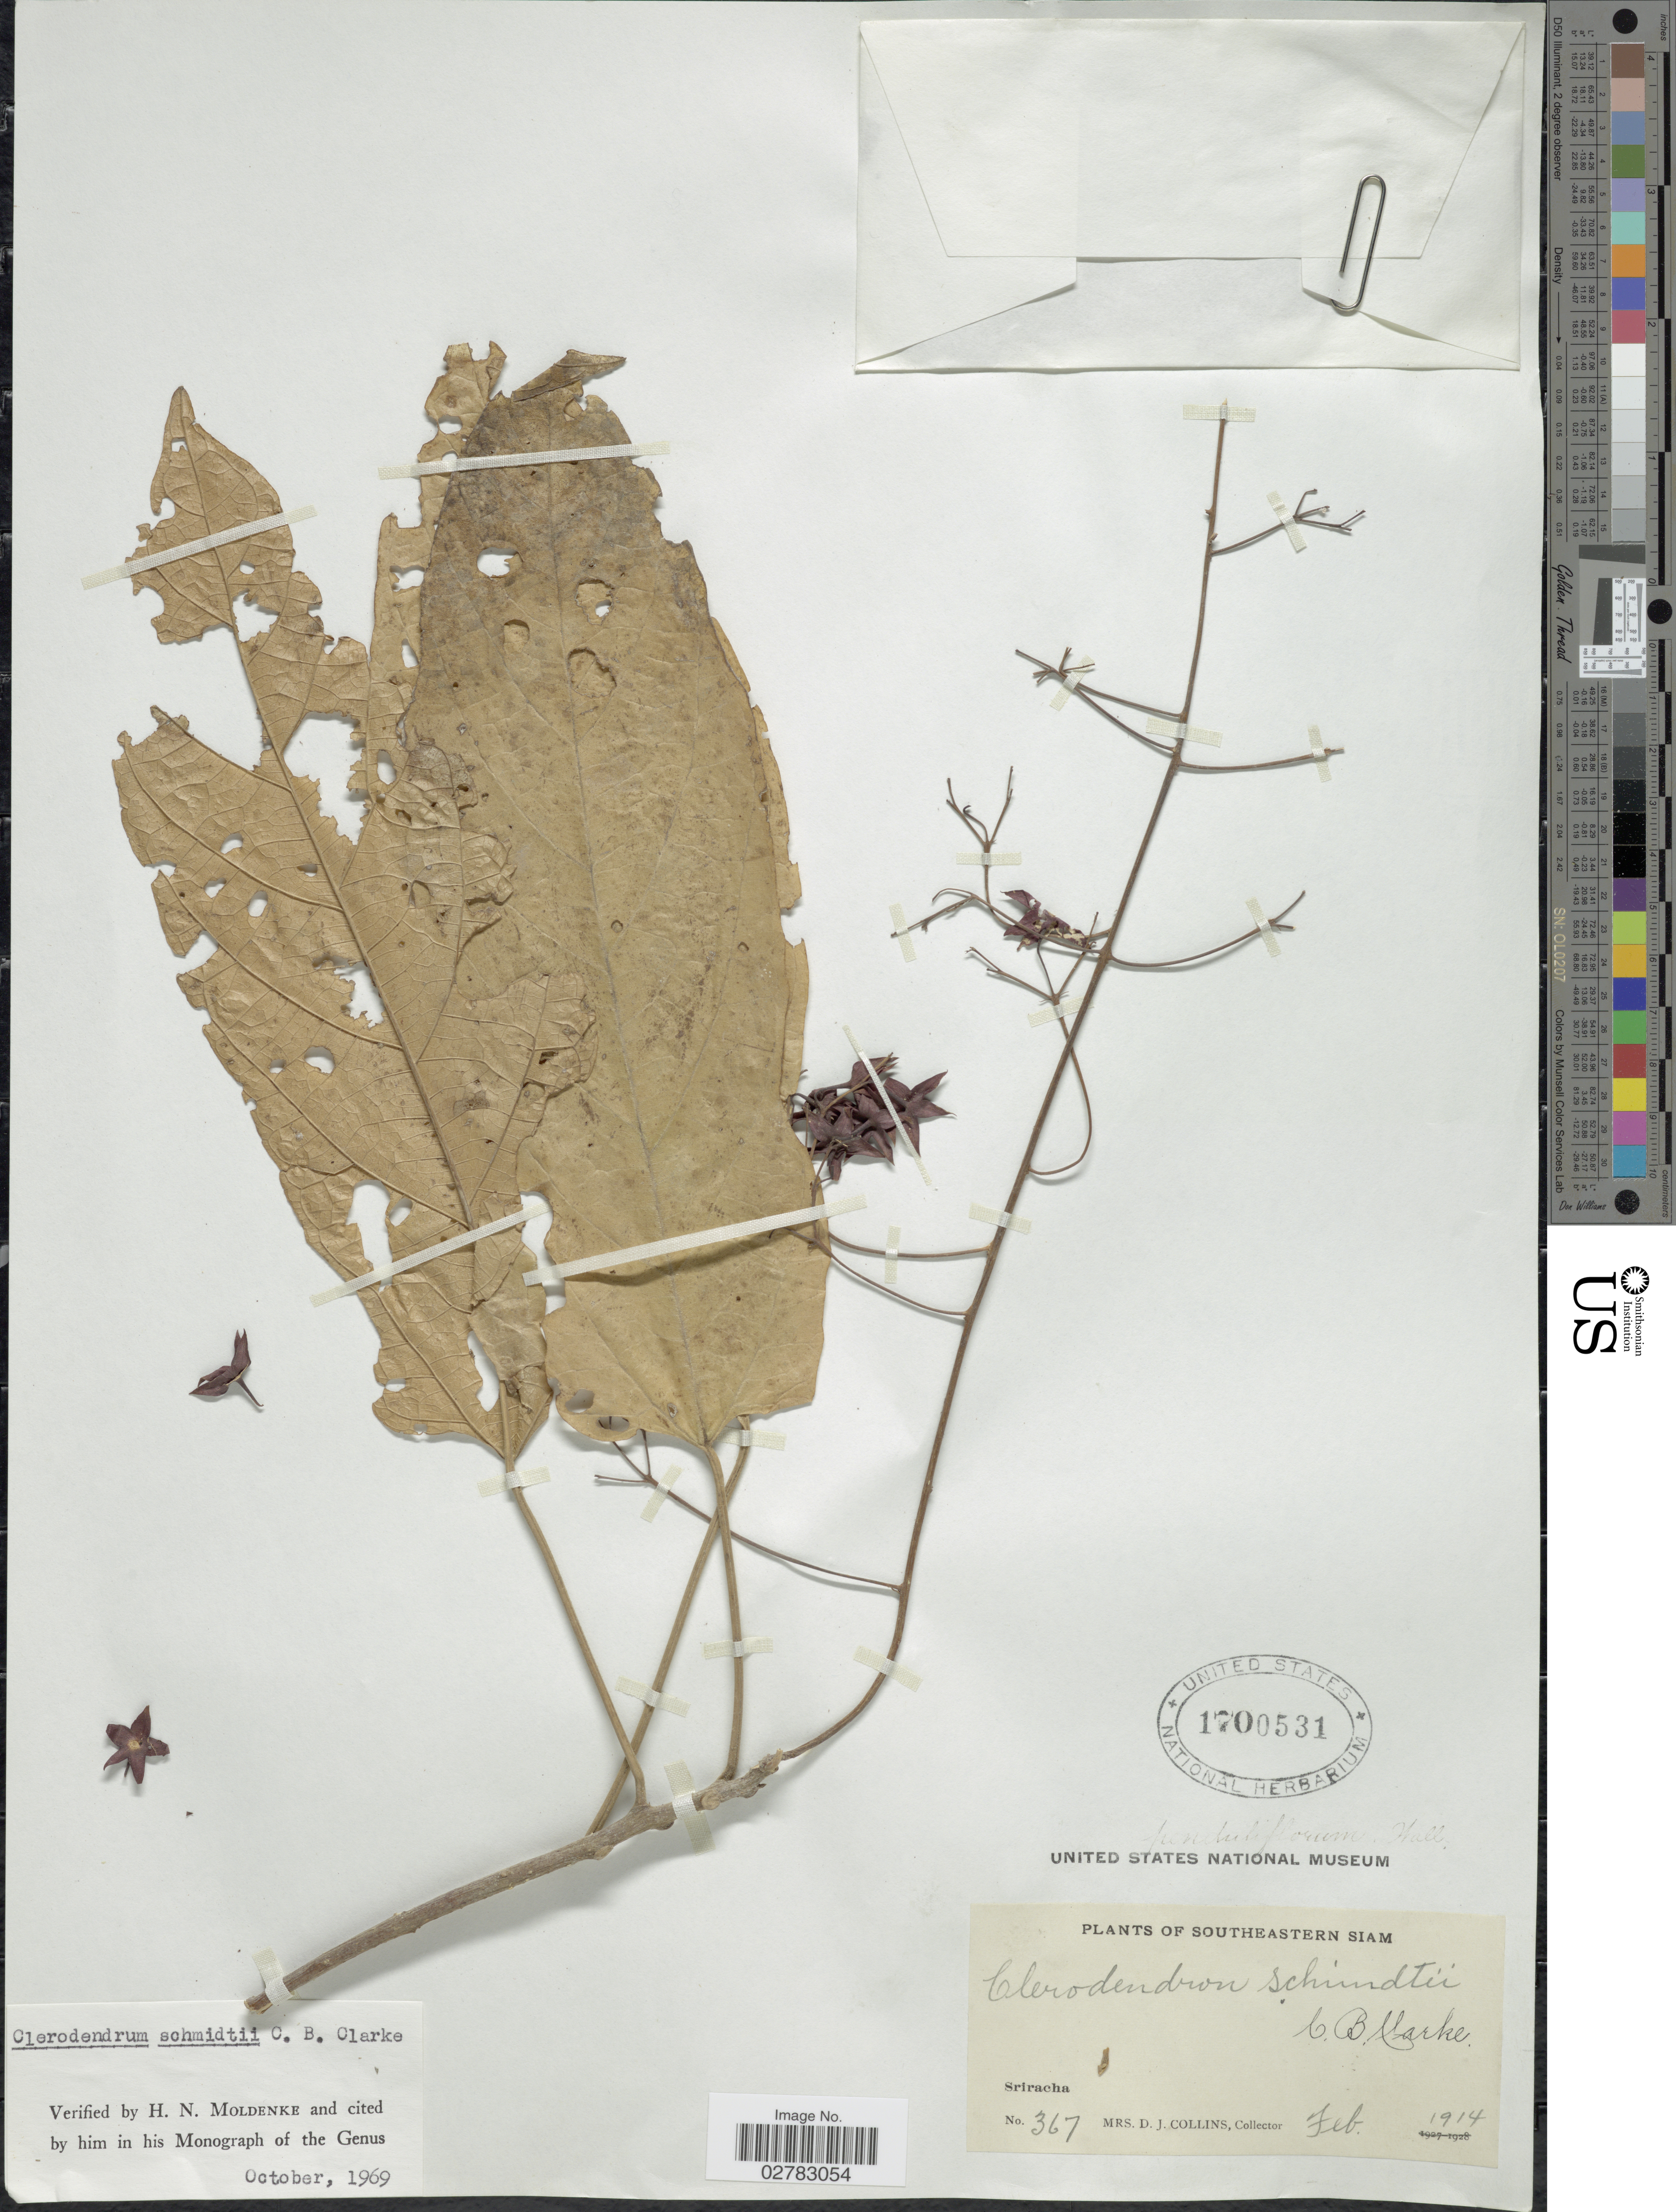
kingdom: Plantae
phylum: Tracheophyta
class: Magnoliopsida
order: Lamiales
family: Lamiaceae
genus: Clerodendrum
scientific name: Clerodendrum schmidtii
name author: C.B. Clarke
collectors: Mrs. D. J. Collins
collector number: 367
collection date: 1914-02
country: Thailand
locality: Southeastern Siam. Sriracha.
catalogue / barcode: US 1700531